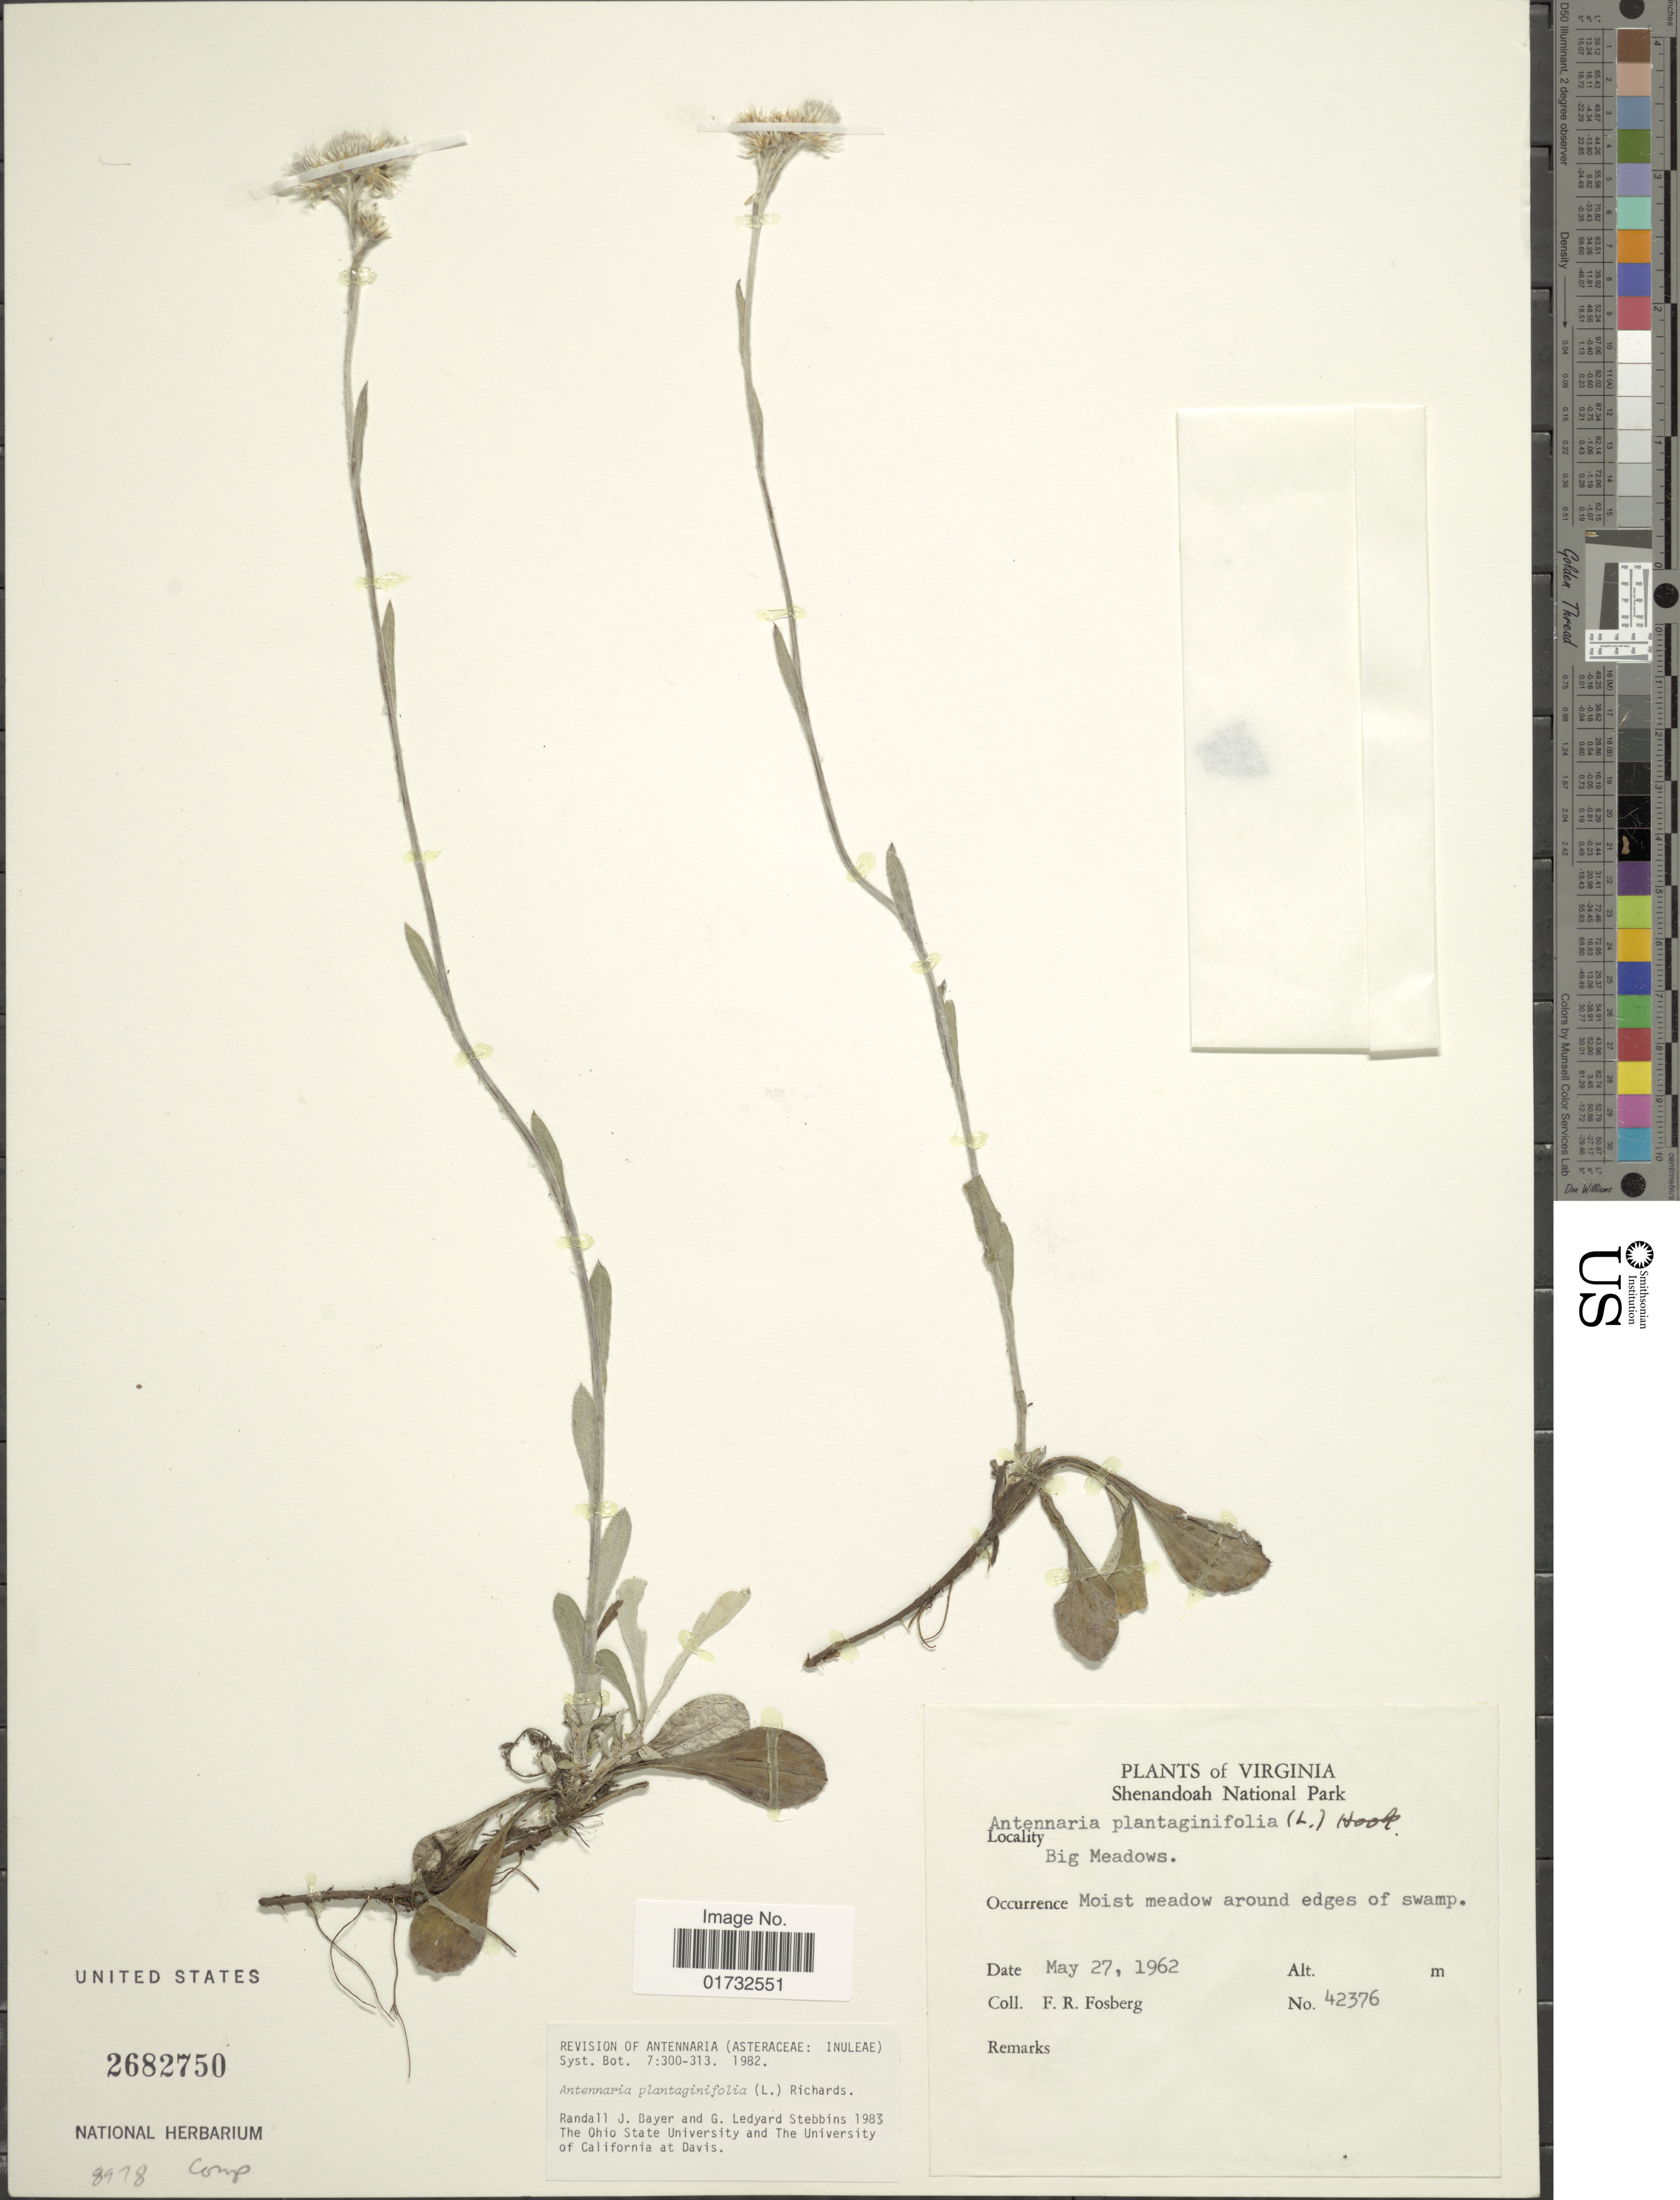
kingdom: Plantae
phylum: Tracheophyta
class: Magnoliopsida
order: Asterales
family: Asteraceae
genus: Antennaria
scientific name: Antennaria plantaginifolia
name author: (L.) Richardson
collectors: F. R. Fosberg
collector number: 42376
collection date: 1962-05-27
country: United States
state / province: Virginia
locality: Shenandoah National Park. Big Meadows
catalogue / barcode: US 2682750